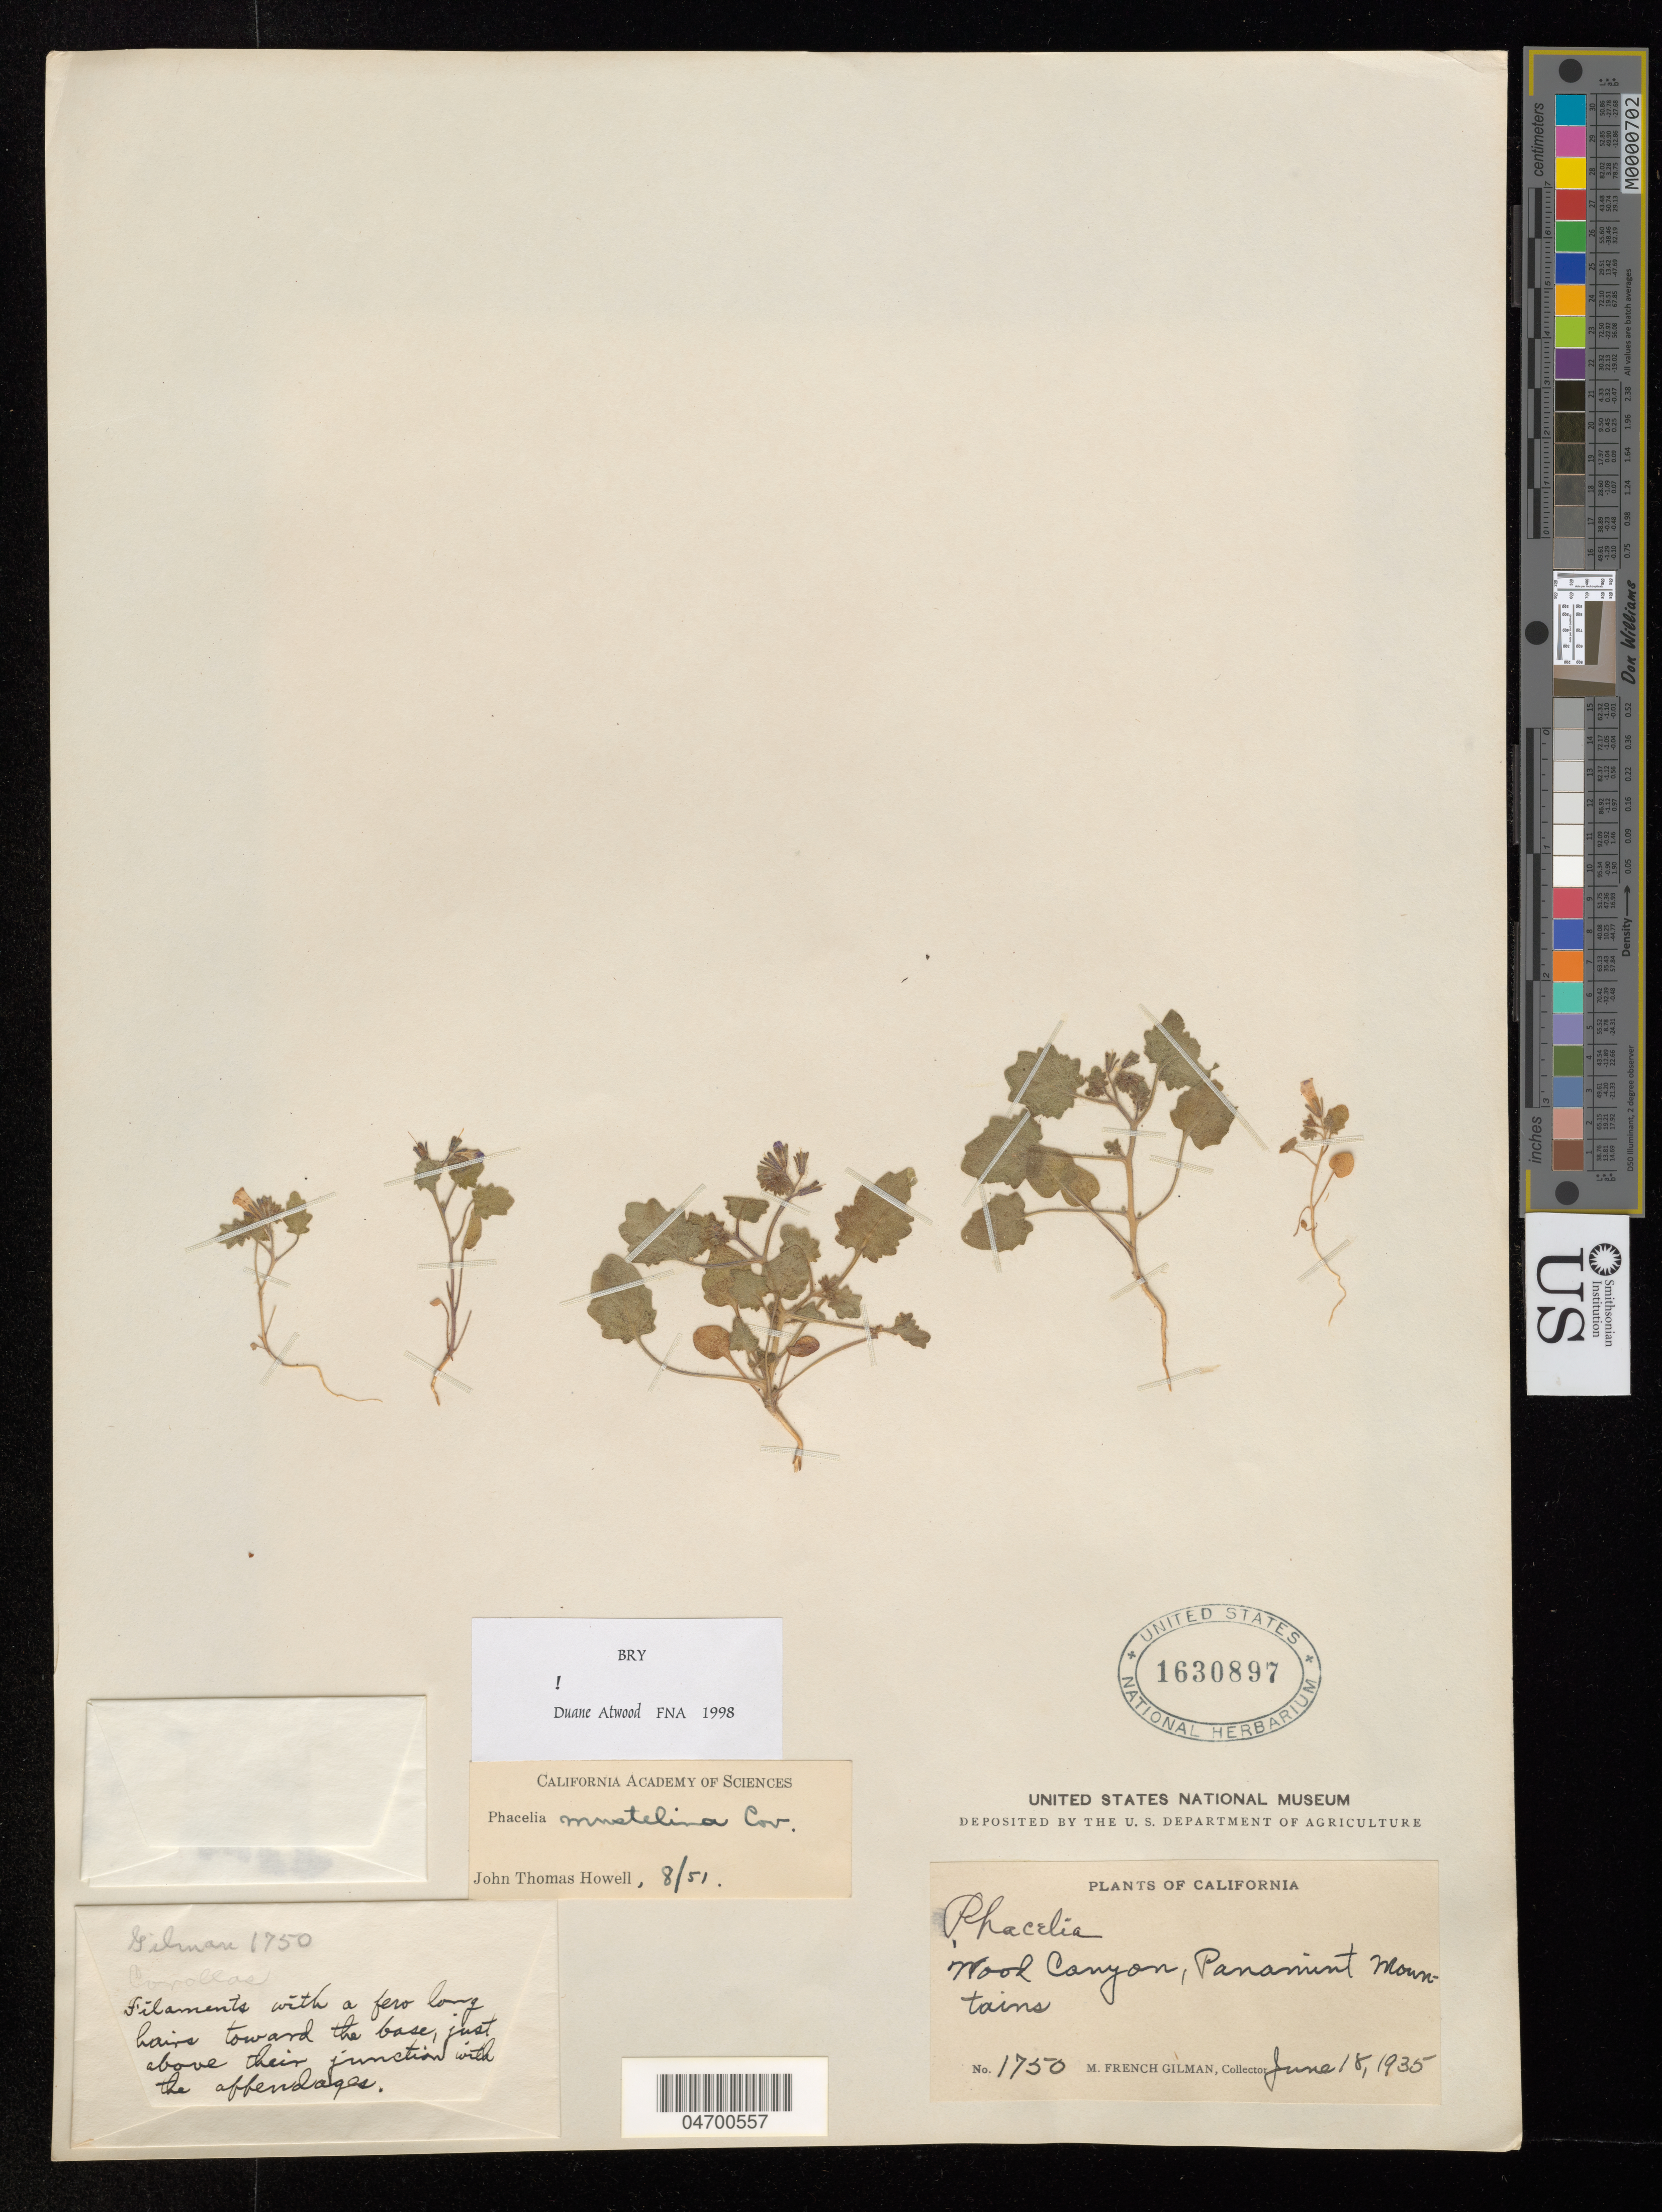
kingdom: Plantae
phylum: Tracheophyta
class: Magnoliopsida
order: Boraginales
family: Hydrophyllaceae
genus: Phacelia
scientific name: Phacelia mustelina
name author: Coville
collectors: M. F. Gilman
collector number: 1750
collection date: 1935-06-18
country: United States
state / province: California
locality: Wood Canyon, Panamint Mountains.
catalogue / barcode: US 1630897